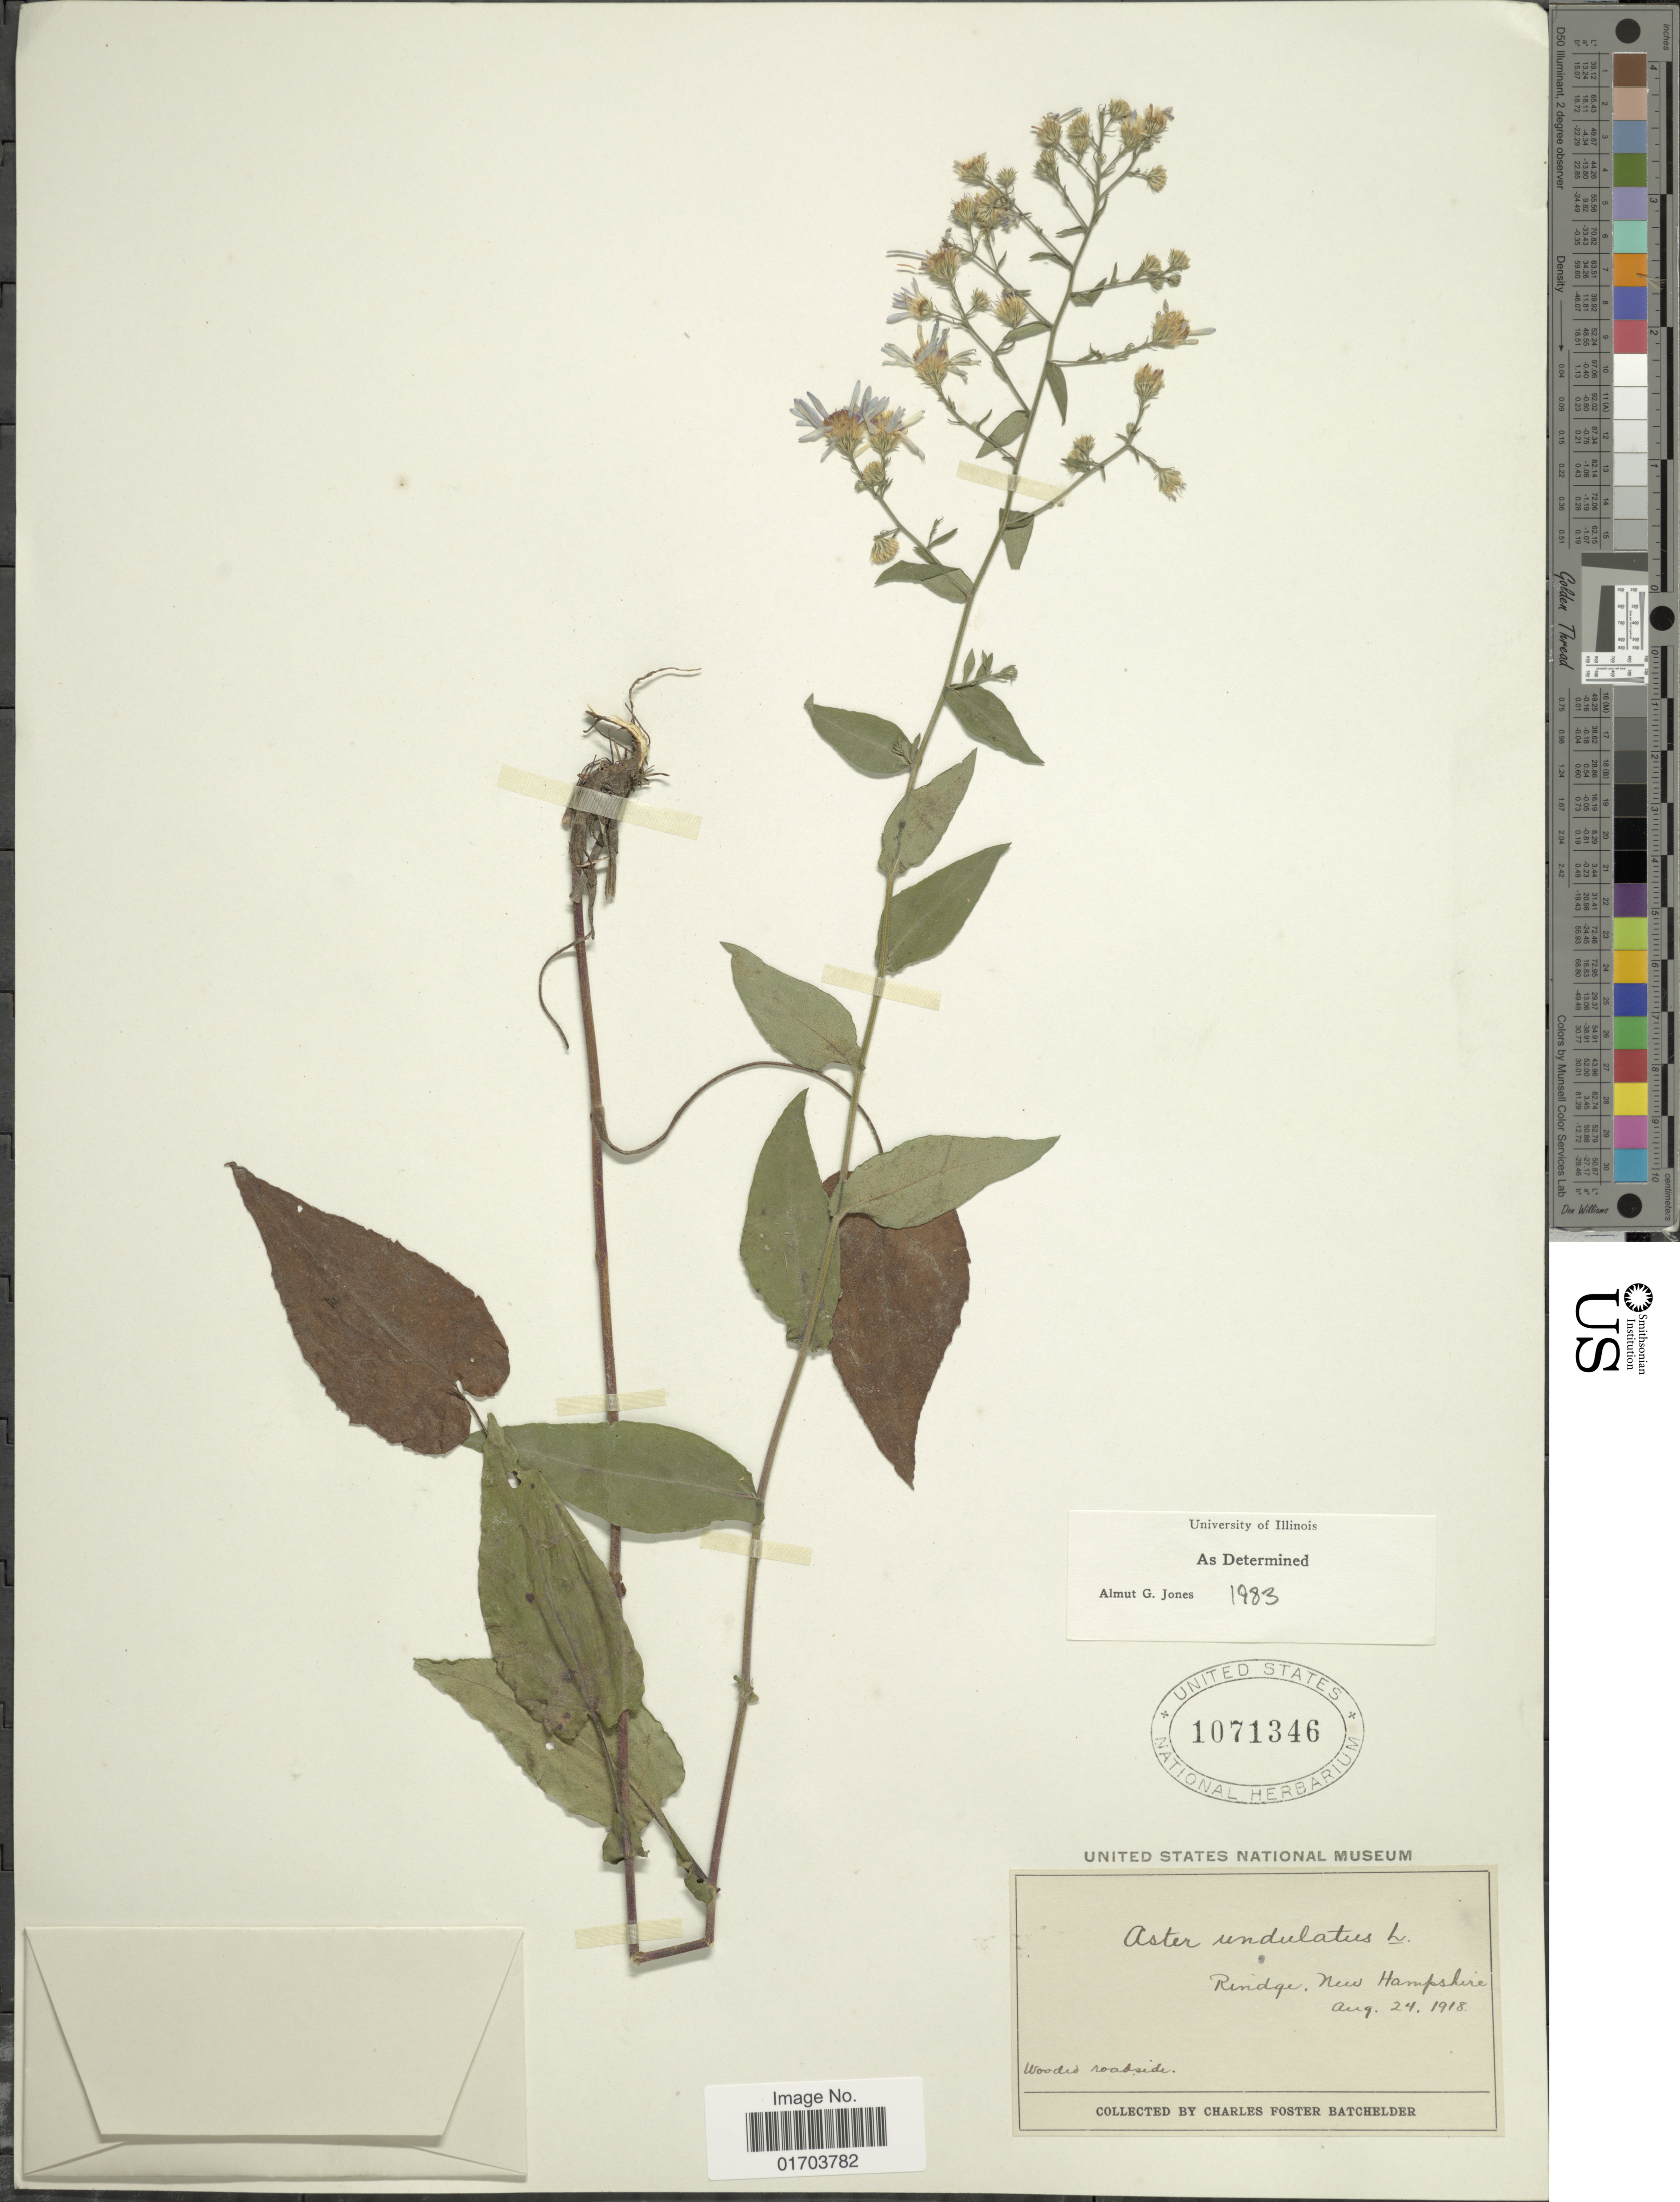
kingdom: Plantae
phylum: Tracheophyta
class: Magnoliopsida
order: Asterales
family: Asteraceae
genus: Symphyotrichum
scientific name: Symphyotrichum undulatum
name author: (L.) G.L. Nesom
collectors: C. Batchelder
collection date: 1918-08-24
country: United States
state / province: New Hampshire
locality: Rindge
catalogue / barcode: US 1071346